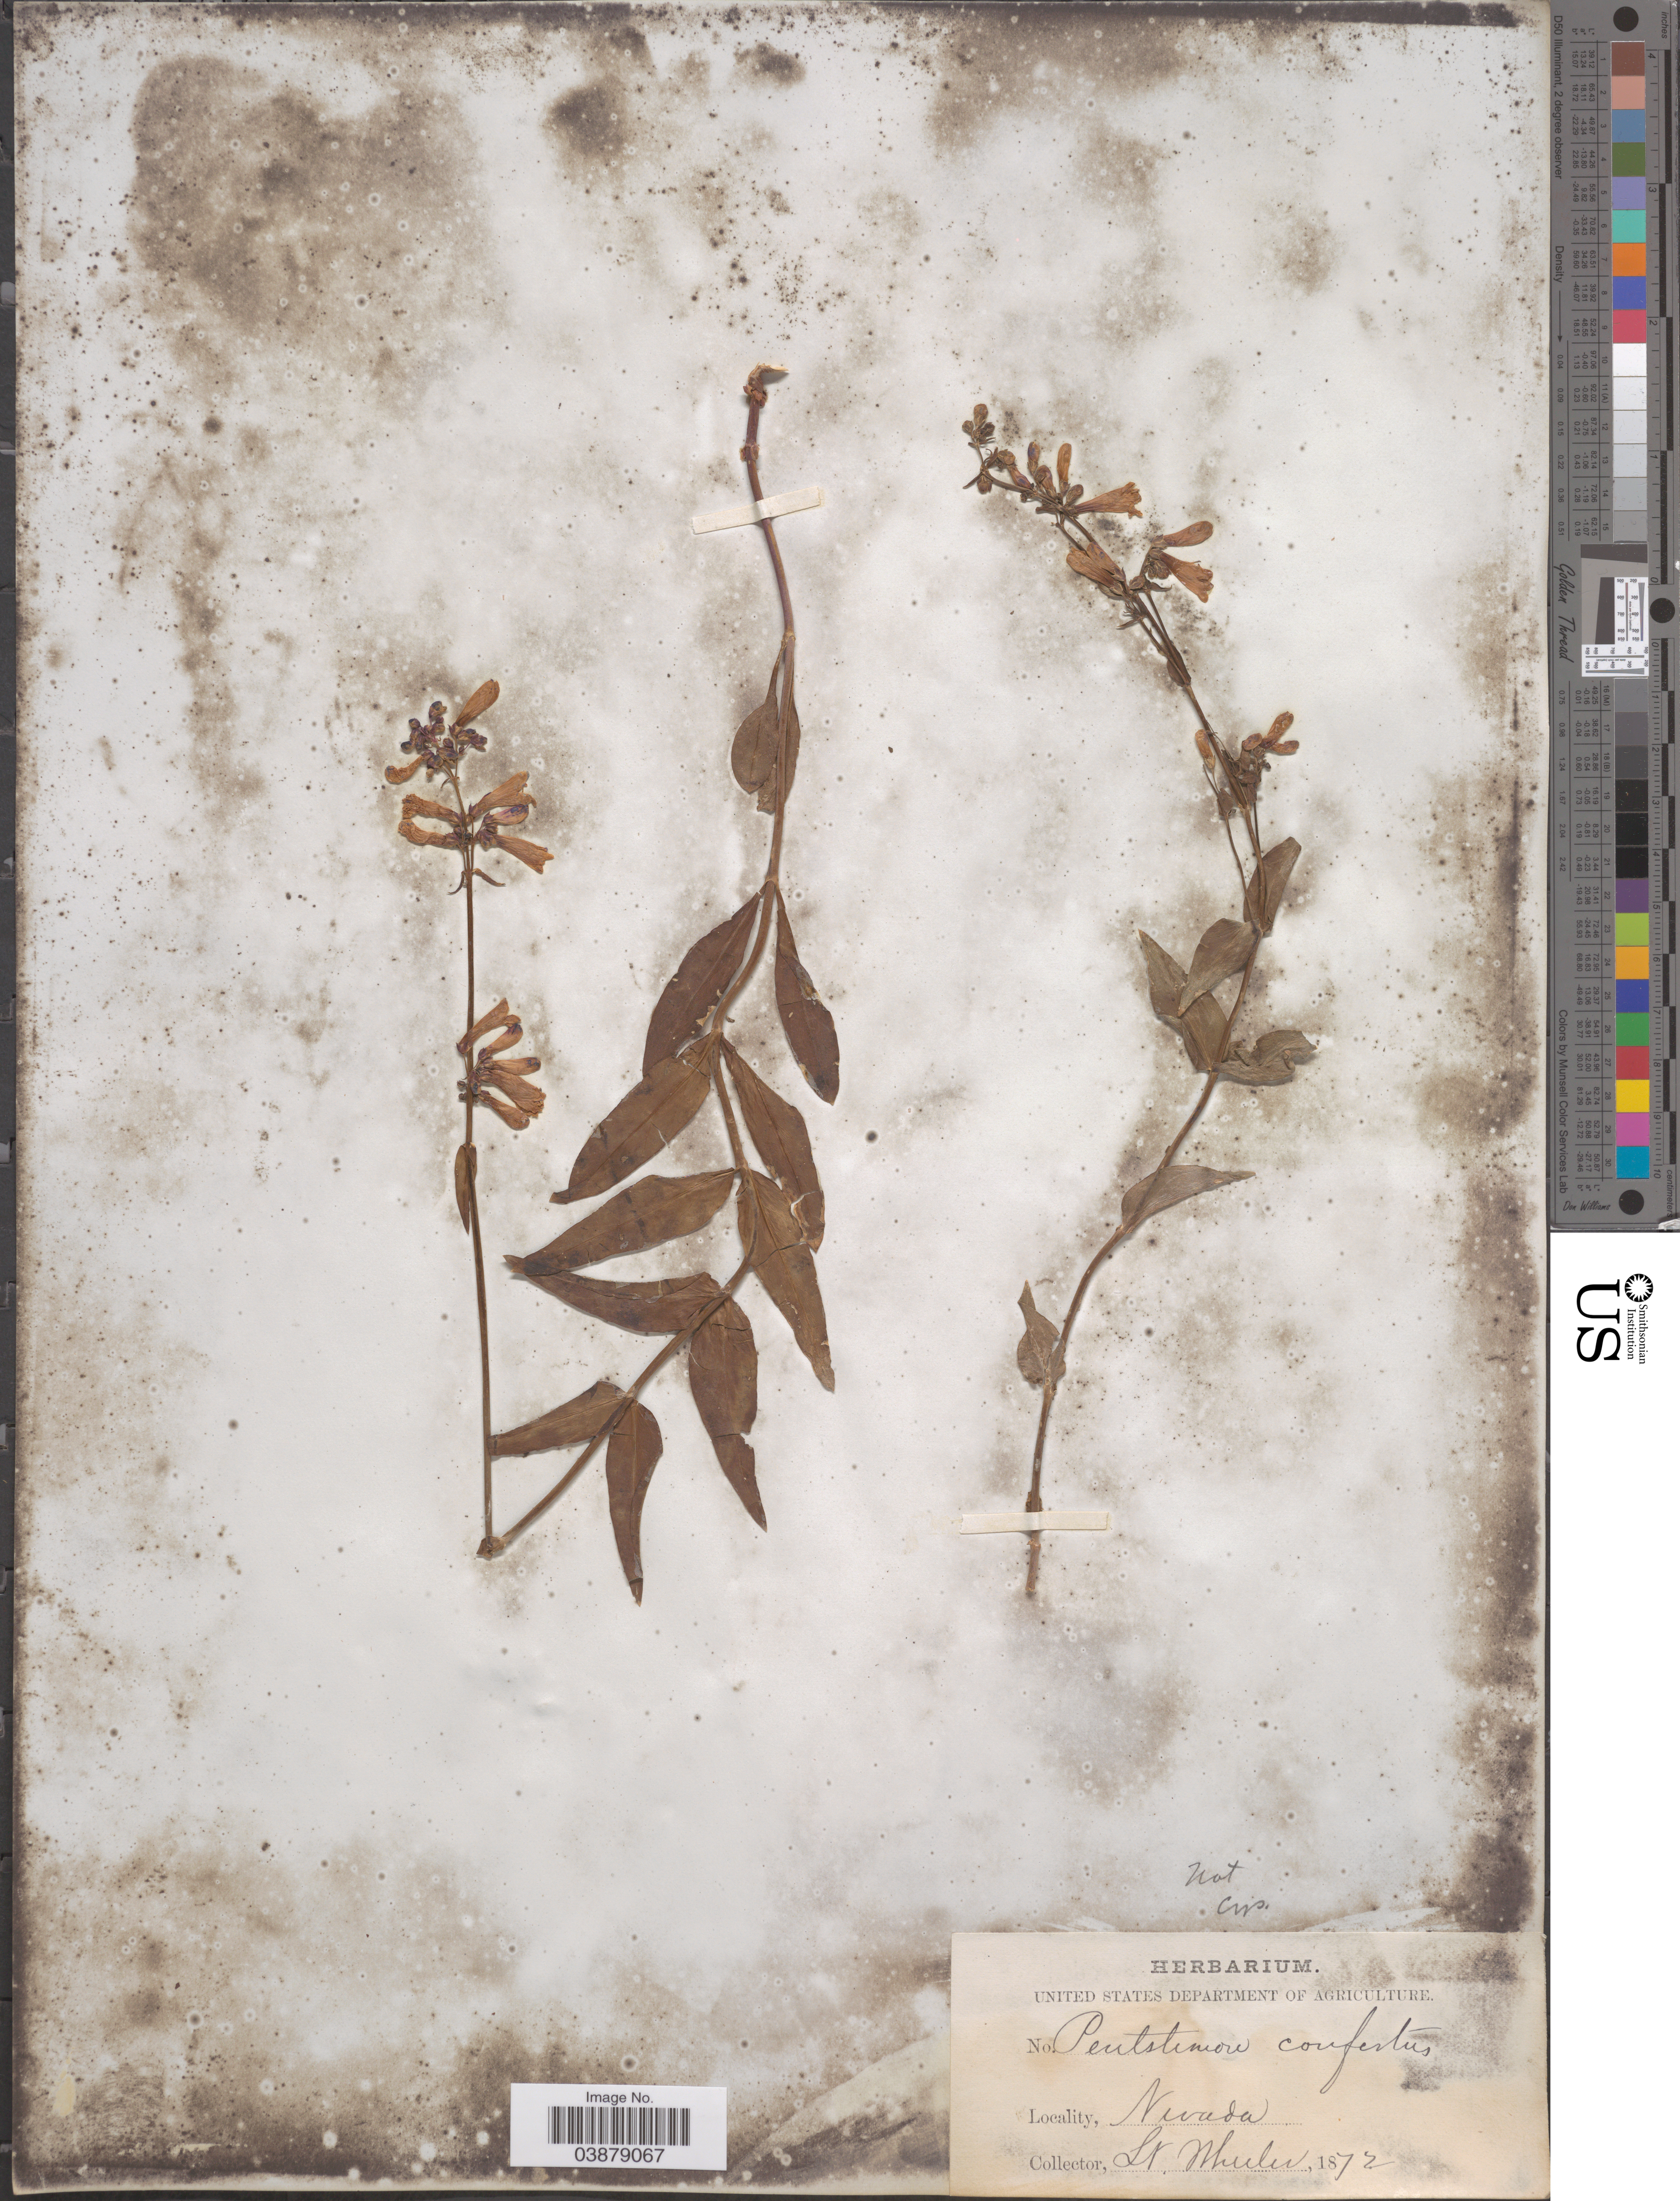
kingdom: Plantae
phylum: Tracheophyta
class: Magnoliopsida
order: Lamiales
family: Plantaginaceae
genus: Penstemon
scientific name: Penstemon watsonii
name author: A. Gray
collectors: Wheeler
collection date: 1872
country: United States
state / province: Nevada